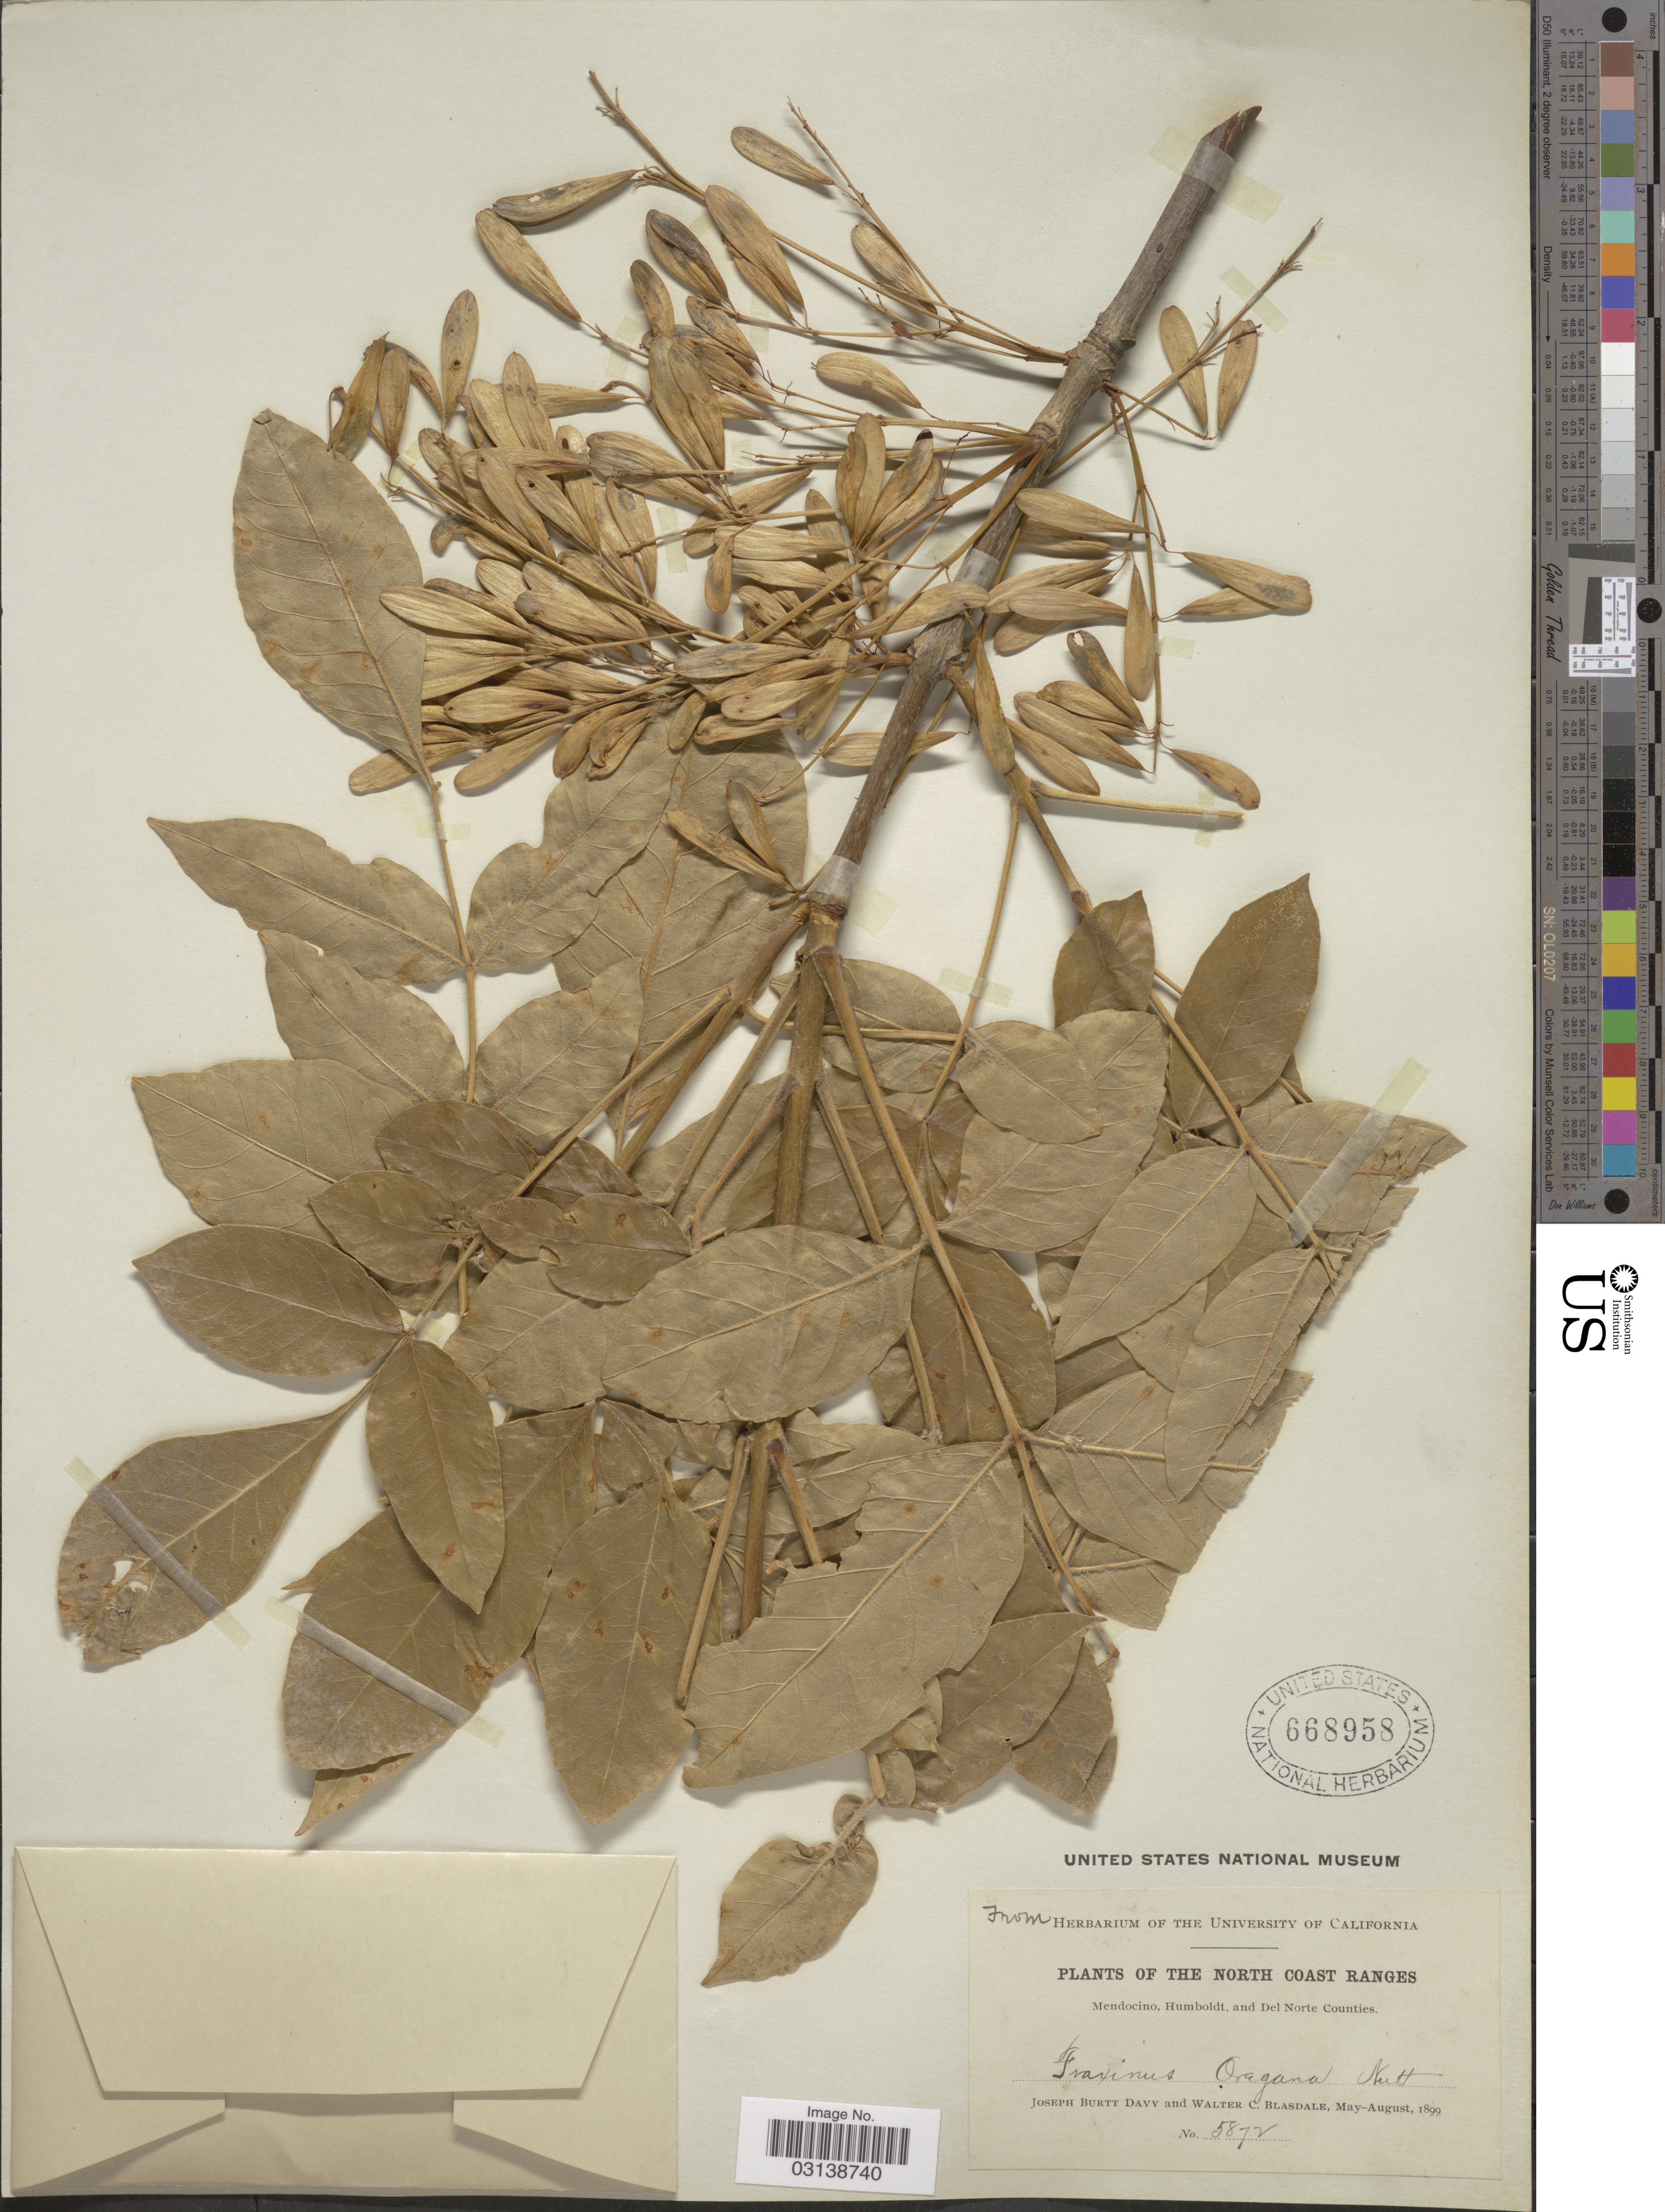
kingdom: Plantae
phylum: Tracheophyta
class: Magnoliopsida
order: Lamiales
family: Oleaceae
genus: Fraxinus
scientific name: Fraxinus latifolia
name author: Benth.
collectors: J. Burtt Davy & W. Blasdale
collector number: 5872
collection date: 1899-05/1899-08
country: United States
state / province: California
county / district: Mendocino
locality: The North Coast Ranges. Mendocino, Humboldt, and Del Norte Counties.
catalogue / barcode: US 668958